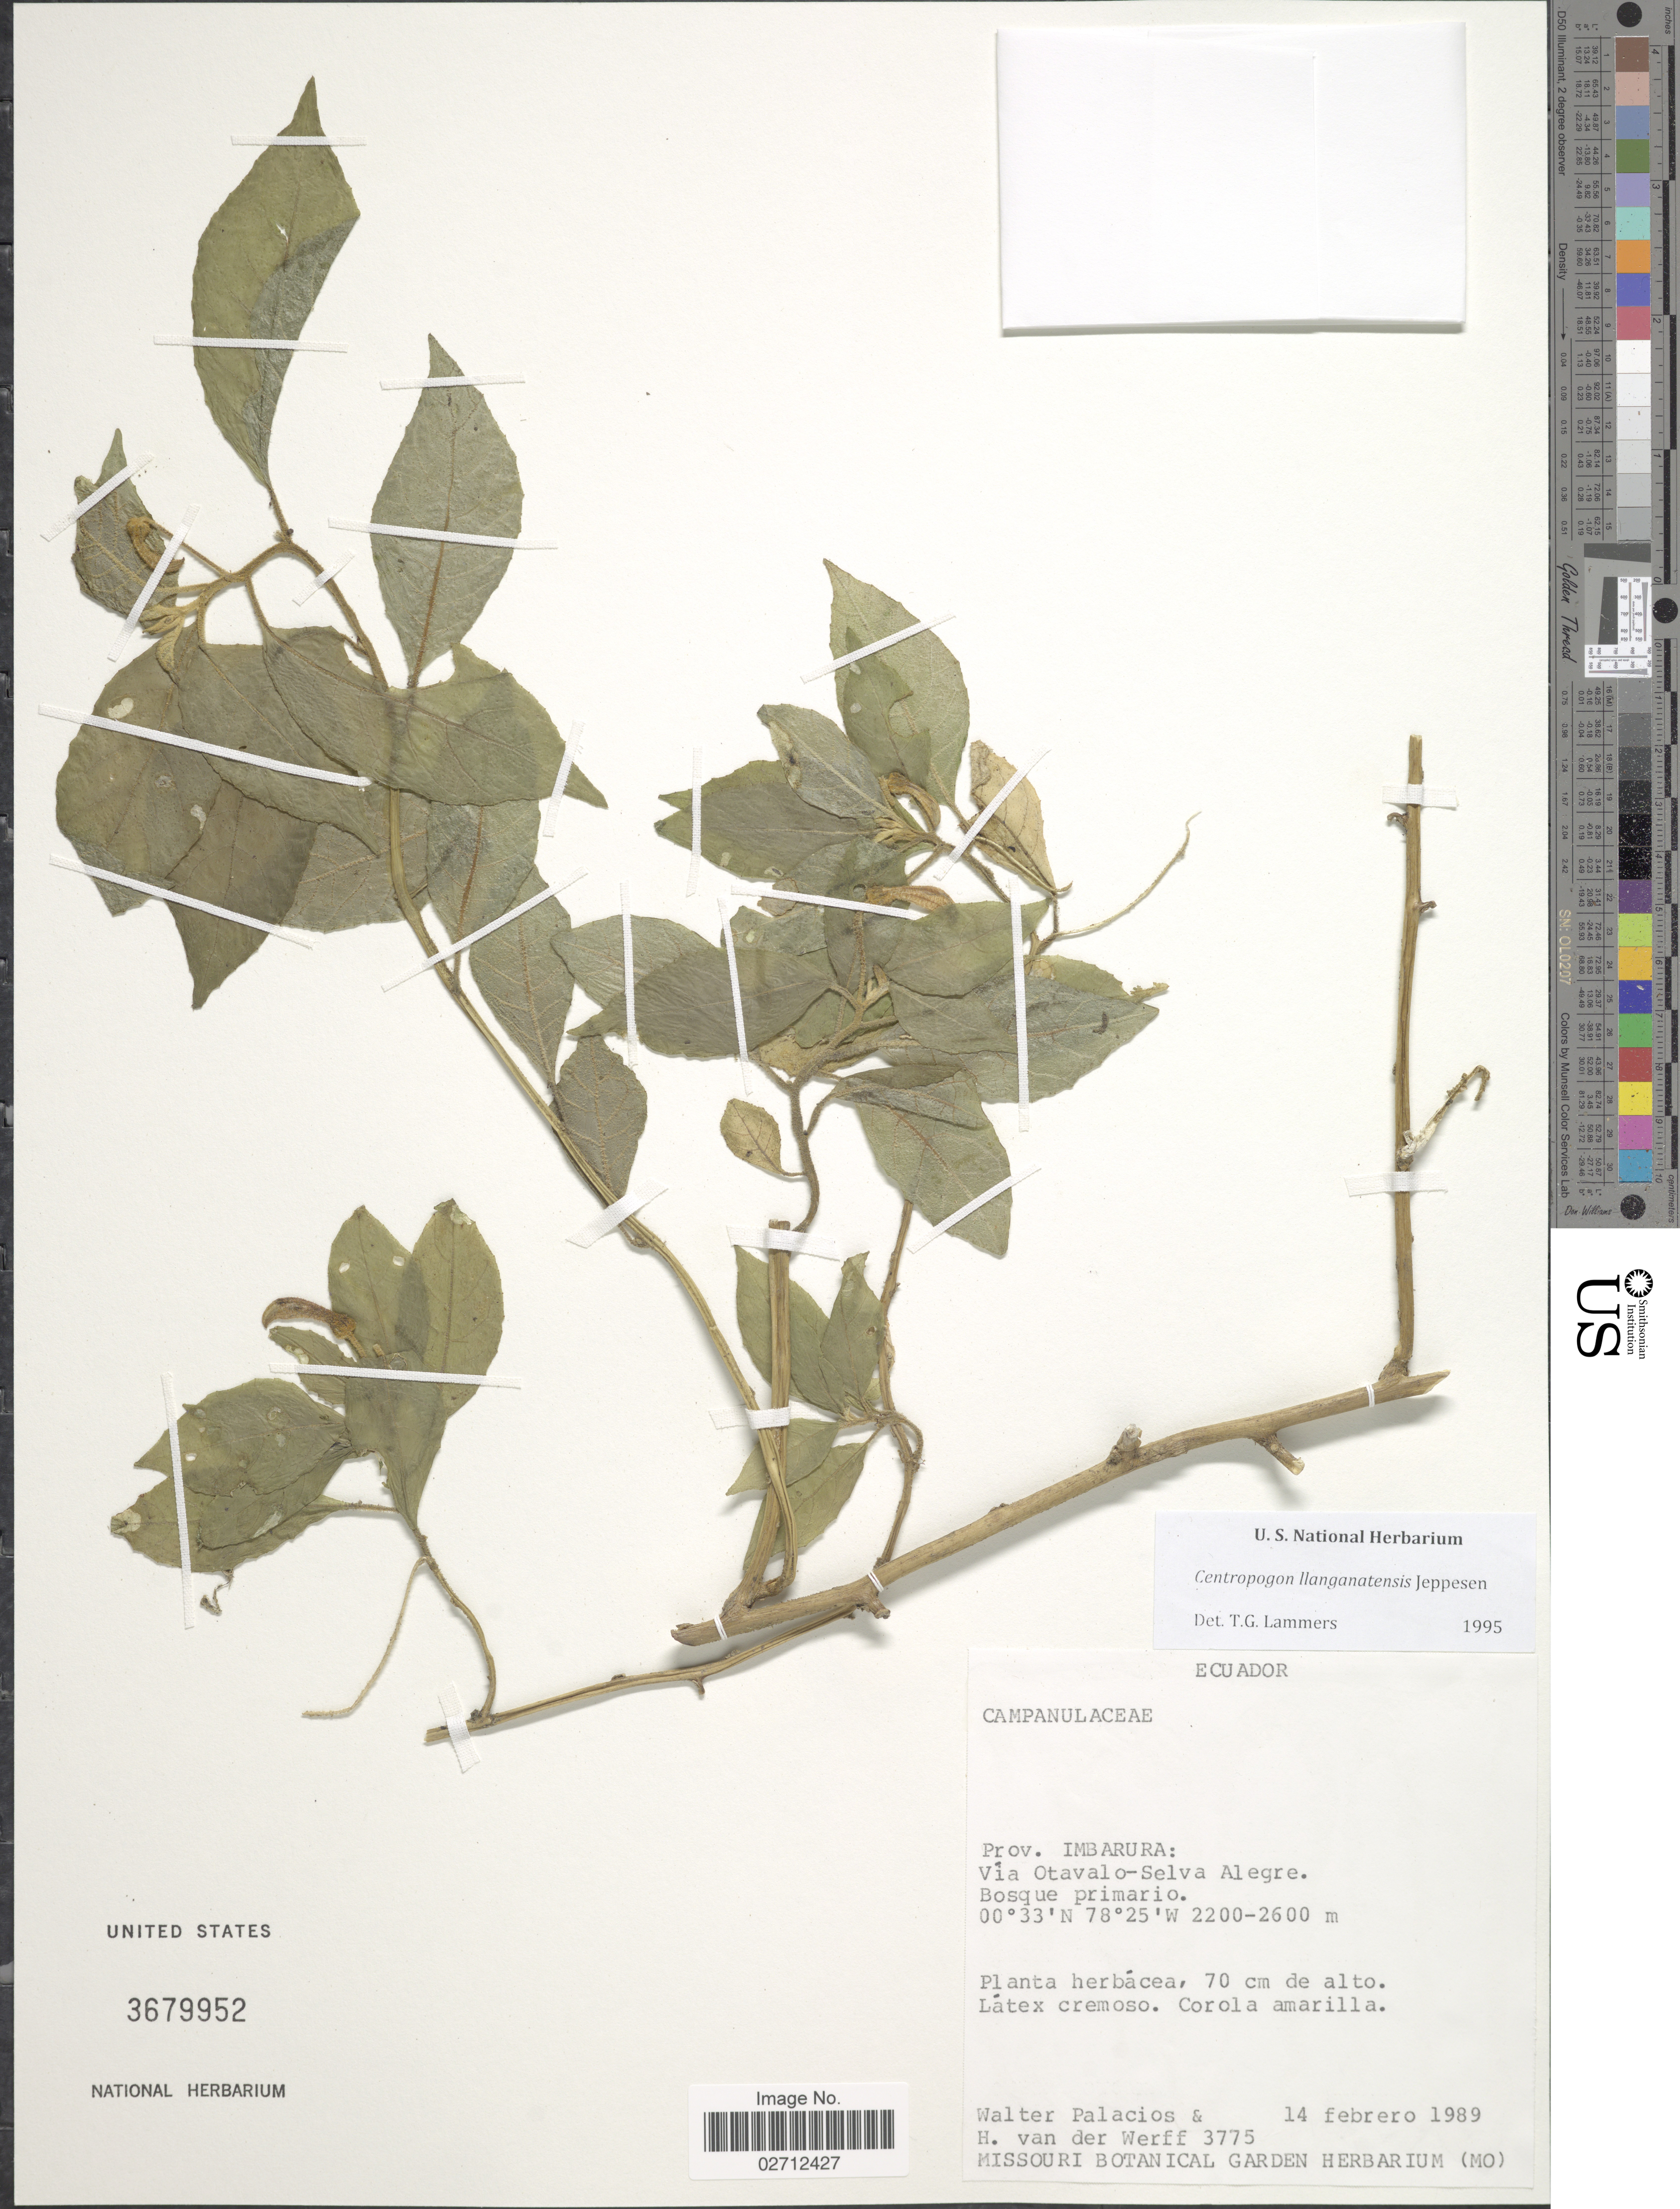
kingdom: Plantae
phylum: Tracheophyta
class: Magnoliopsida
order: Asterales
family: Campanulaceae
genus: Centropogon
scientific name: Centropogon llanganatensis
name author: Jeppesen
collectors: W. Palacios & H. van der Werff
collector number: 3775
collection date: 1989-02-14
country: Ecuador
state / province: Imbabura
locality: Vía Otavalo-selva Alegre. Bosque primario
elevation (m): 2200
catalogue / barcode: US 3679952